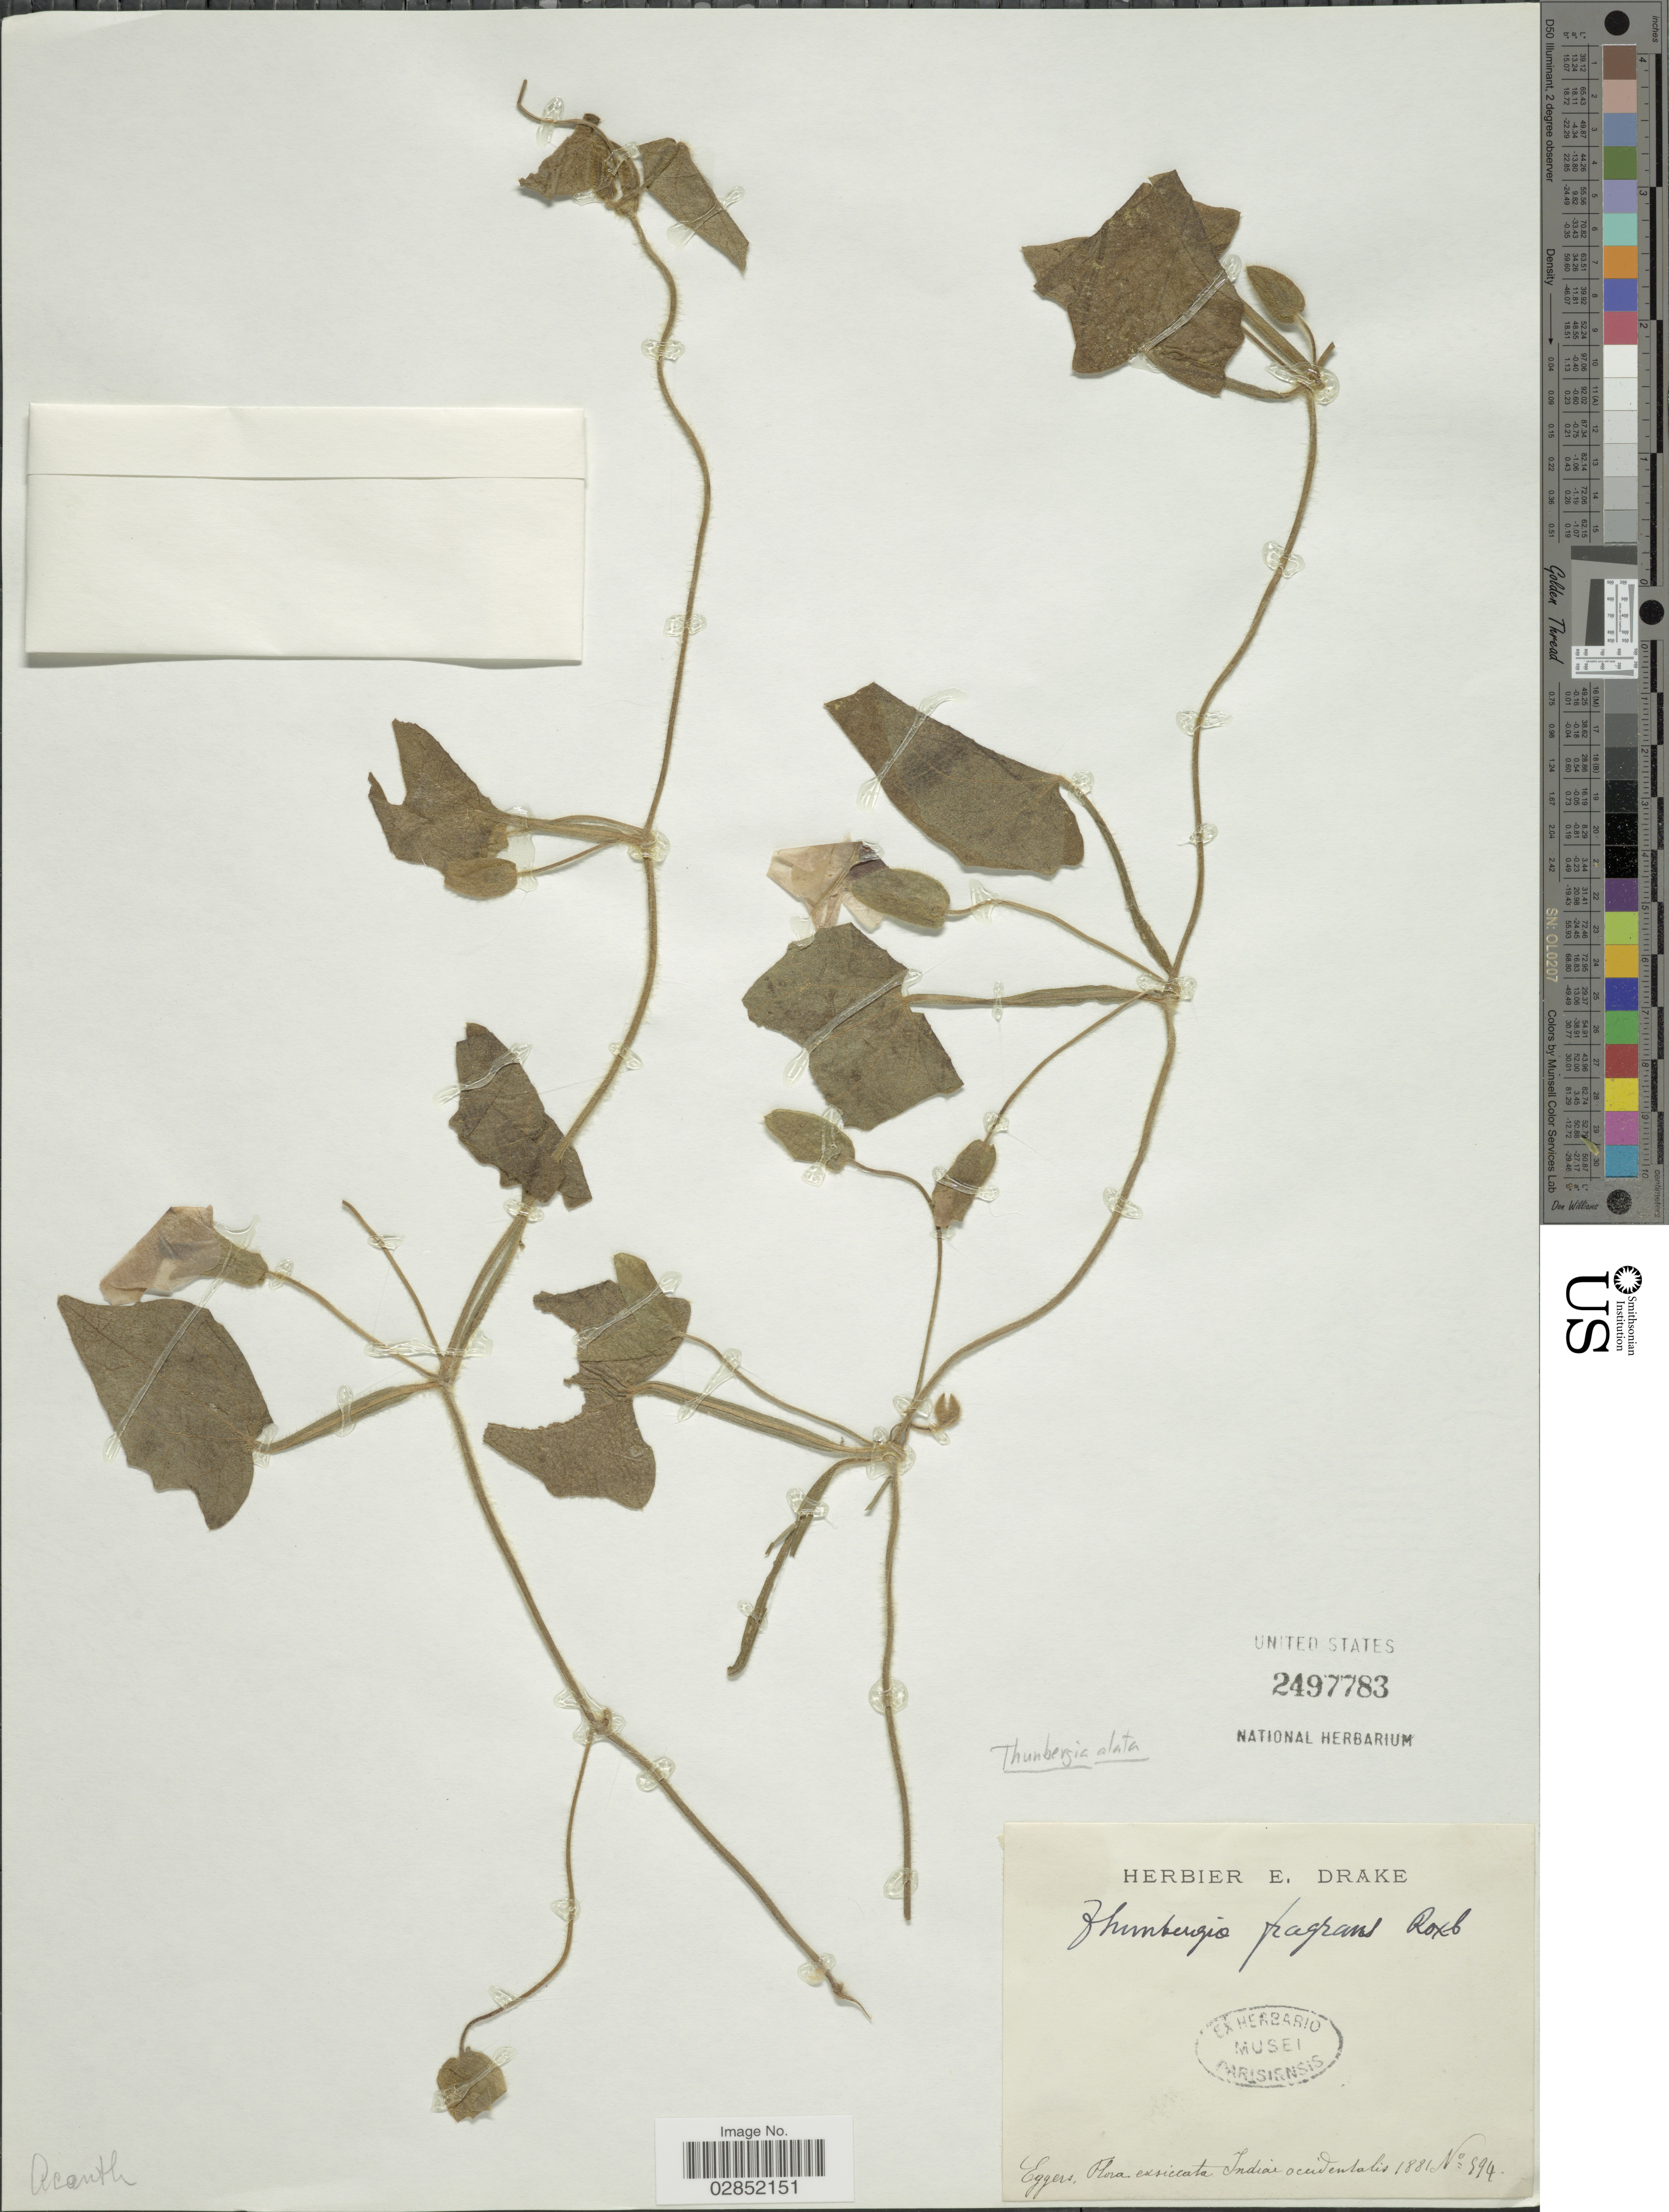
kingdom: Plantae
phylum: Tracheophyta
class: Magnoliopsida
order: Lamiales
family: Acanthaceae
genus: Thunbergia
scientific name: Thunbergia alata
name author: Bojer ex Sims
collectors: -. Eggers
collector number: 594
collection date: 1881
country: India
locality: Indiae occidentalis.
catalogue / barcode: US 2497783